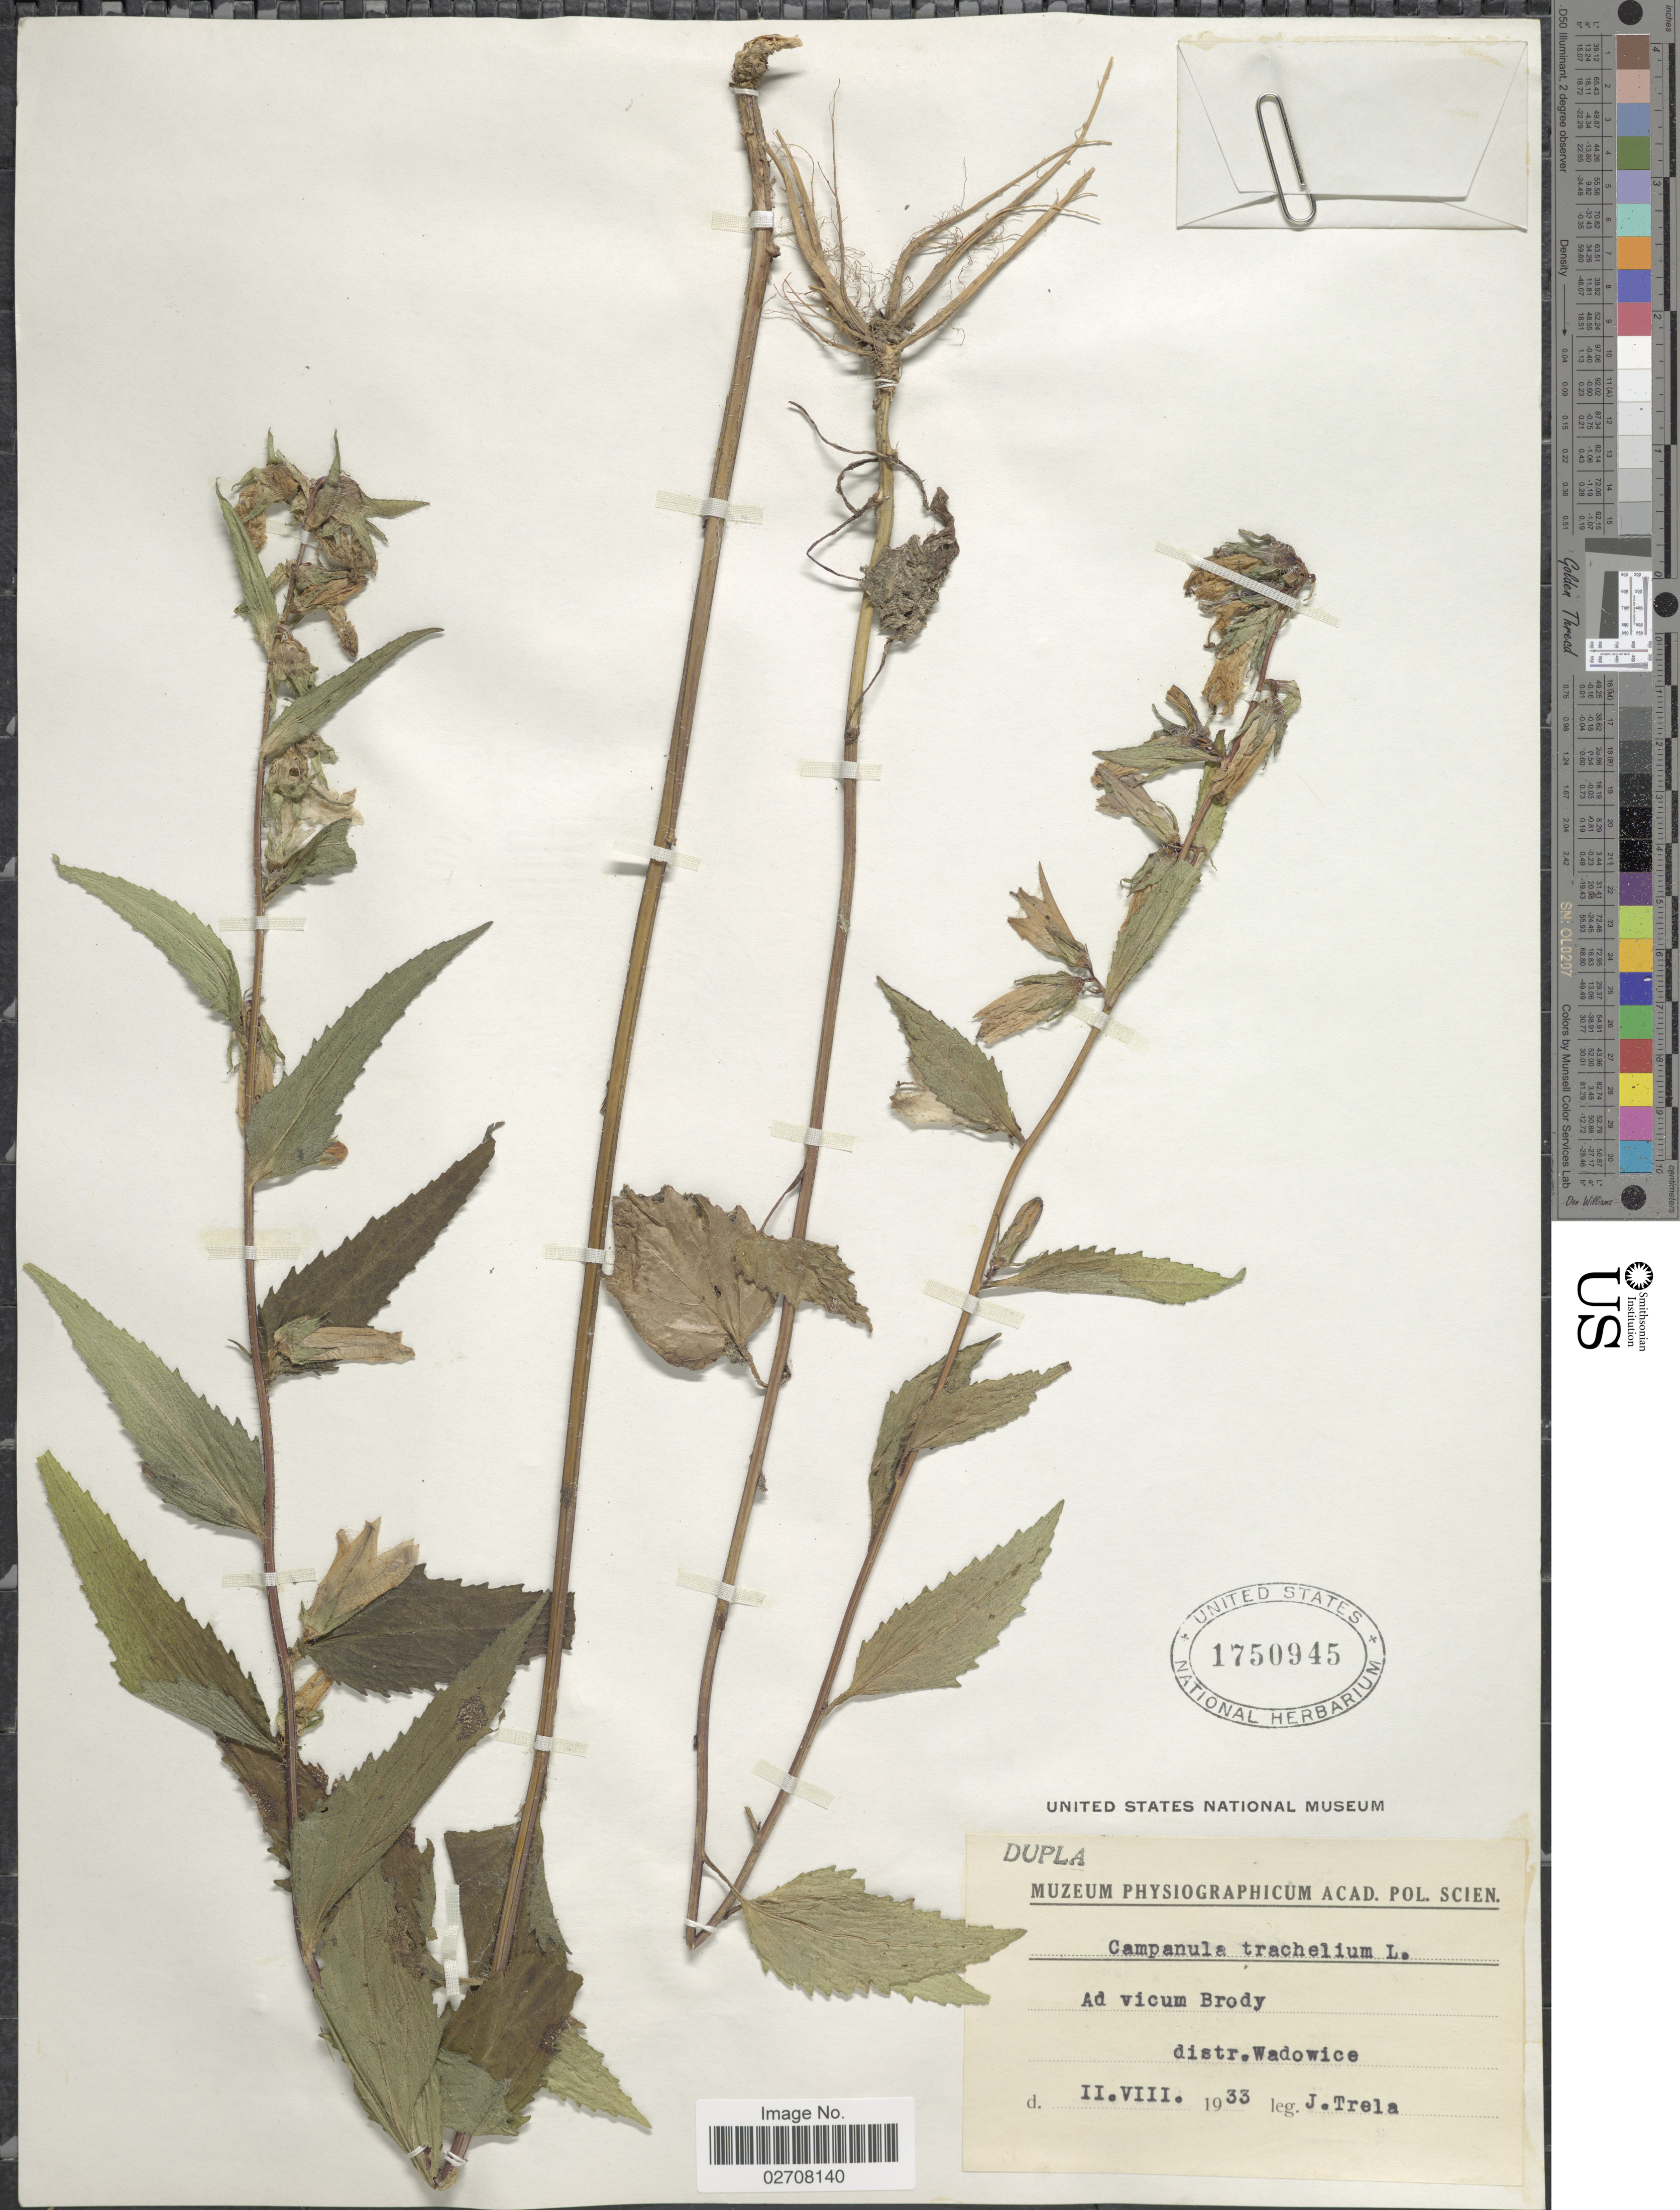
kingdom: Plantae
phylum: Tracheophyta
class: Magnoliopsida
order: Asterales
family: Campanulaceae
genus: Campanula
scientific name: Campanula trachelium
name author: L.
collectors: J. Trela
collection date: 1933-02/1933-08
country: Poland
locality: Ad vicum Brody. distr. Wadowice.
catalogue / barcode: US 1750945